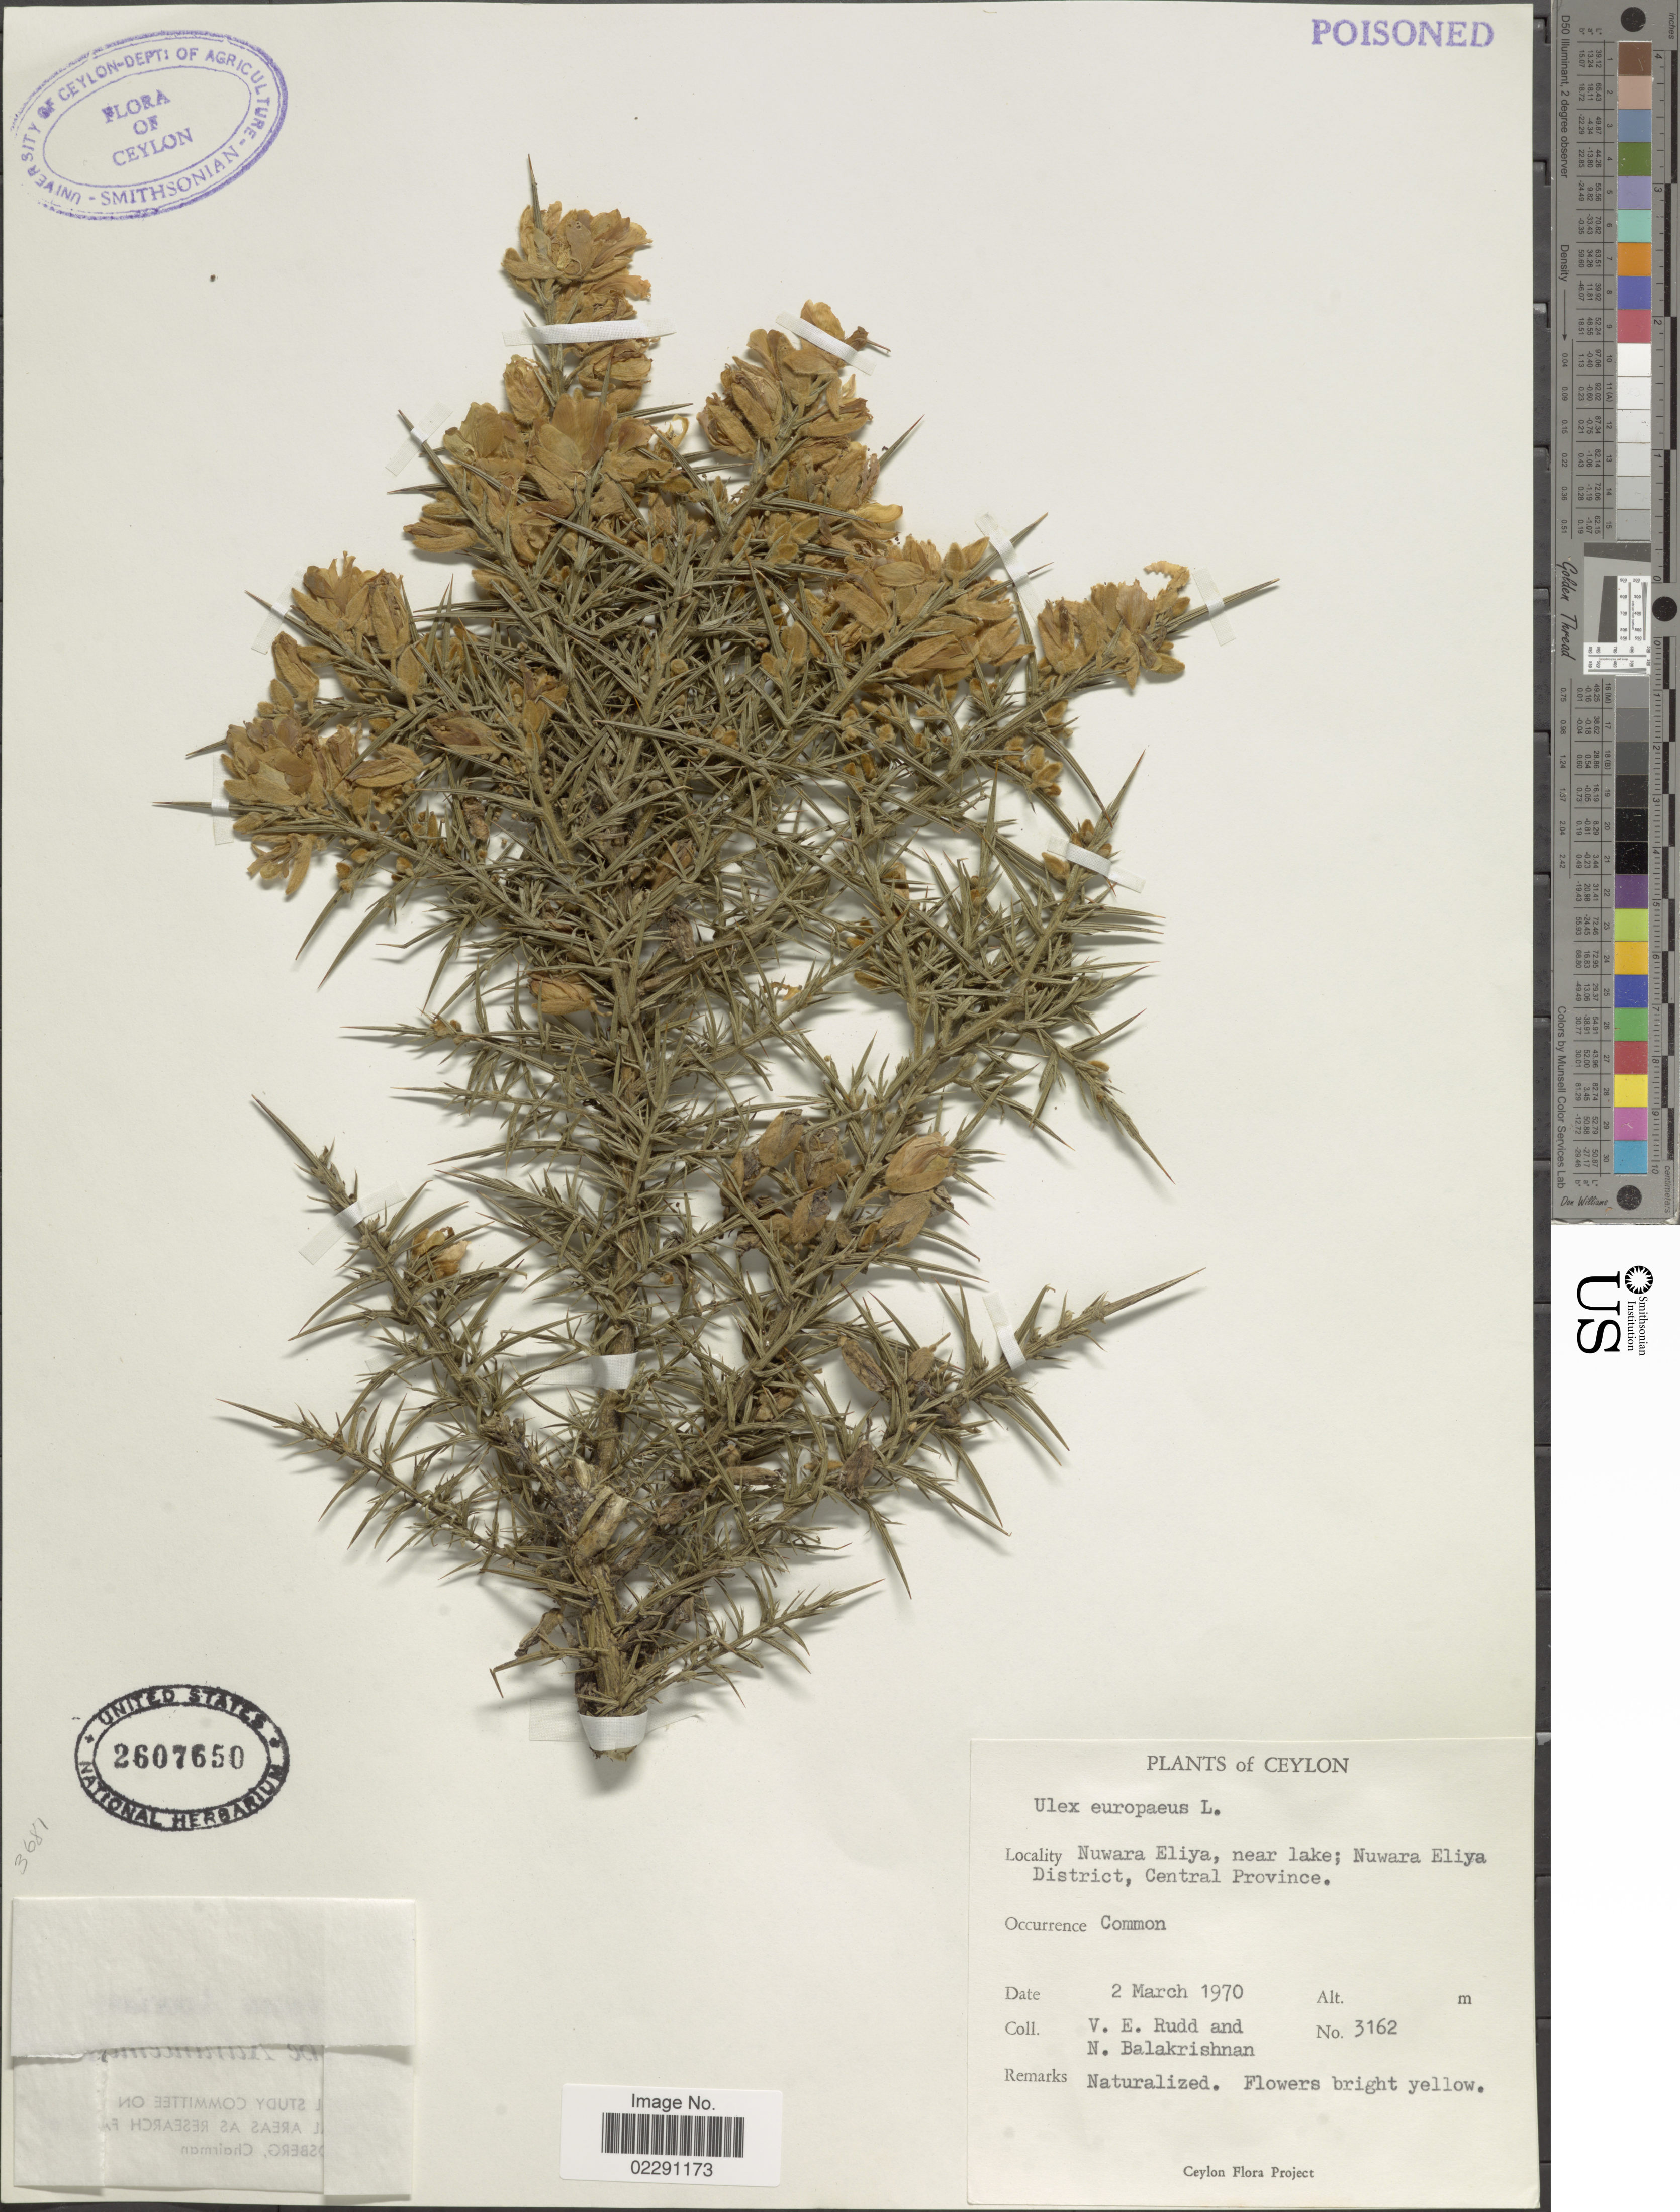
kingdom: Plantae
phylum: Tracheophyta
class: Magnoliopsida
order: Fabales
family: Fabaceae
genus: Ulex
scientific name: Ulex europaeus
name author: L.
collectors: V. E. Rudd & N. Balakrishnan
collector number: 3162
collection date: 1970-03-02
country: Sri Lanka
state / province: Central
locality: Nuwara Eliya, near lake, Nuwara Eliya District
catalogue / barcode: US 2607650